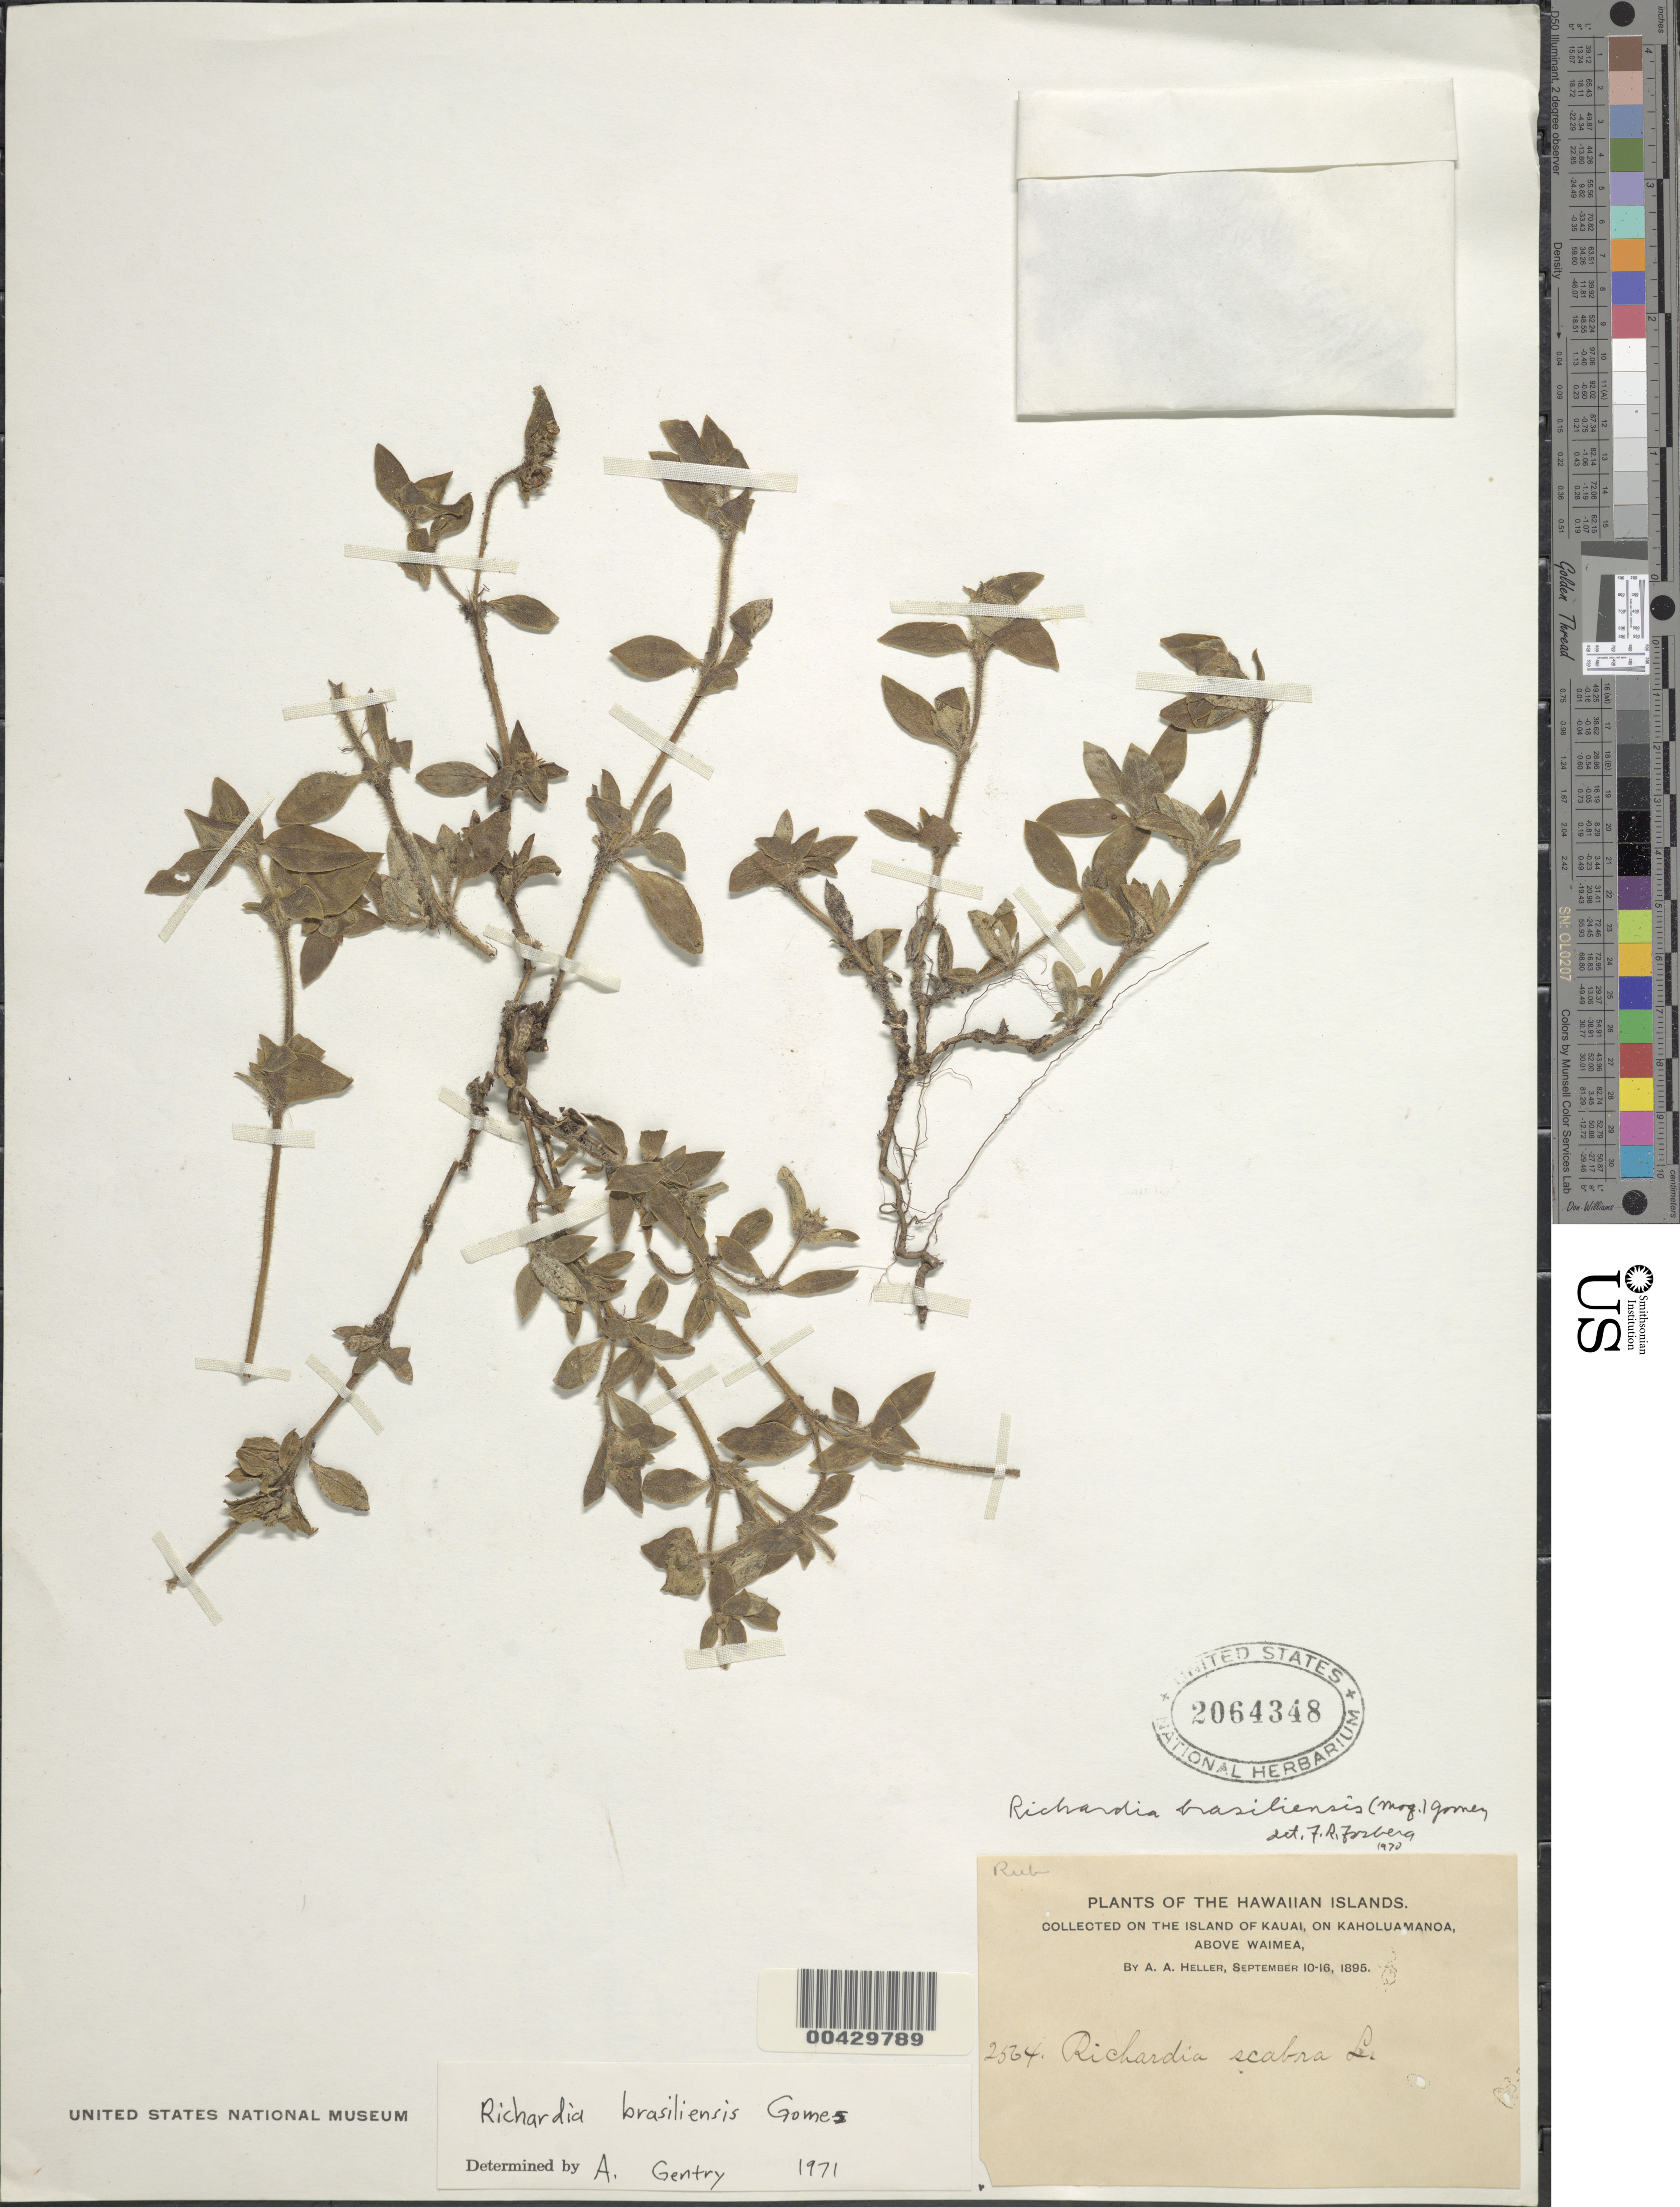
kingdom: Plantae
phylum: Tracheophyta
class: Magnoliopsida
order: Gentianales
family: Rubiaceae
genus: Richardia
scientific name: Richardia brasiliensis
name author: Gomes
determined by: Gentry, A. H.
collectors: A. A. Heller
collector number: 2564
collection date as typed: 10 Sep 1895 to 16 Sep 1895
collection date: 1895-09-10/1895-09-16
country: United States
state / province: Hawaii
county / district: Honolulu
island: Kaua'i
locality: On Kaholuamano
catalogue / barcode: US 2064348